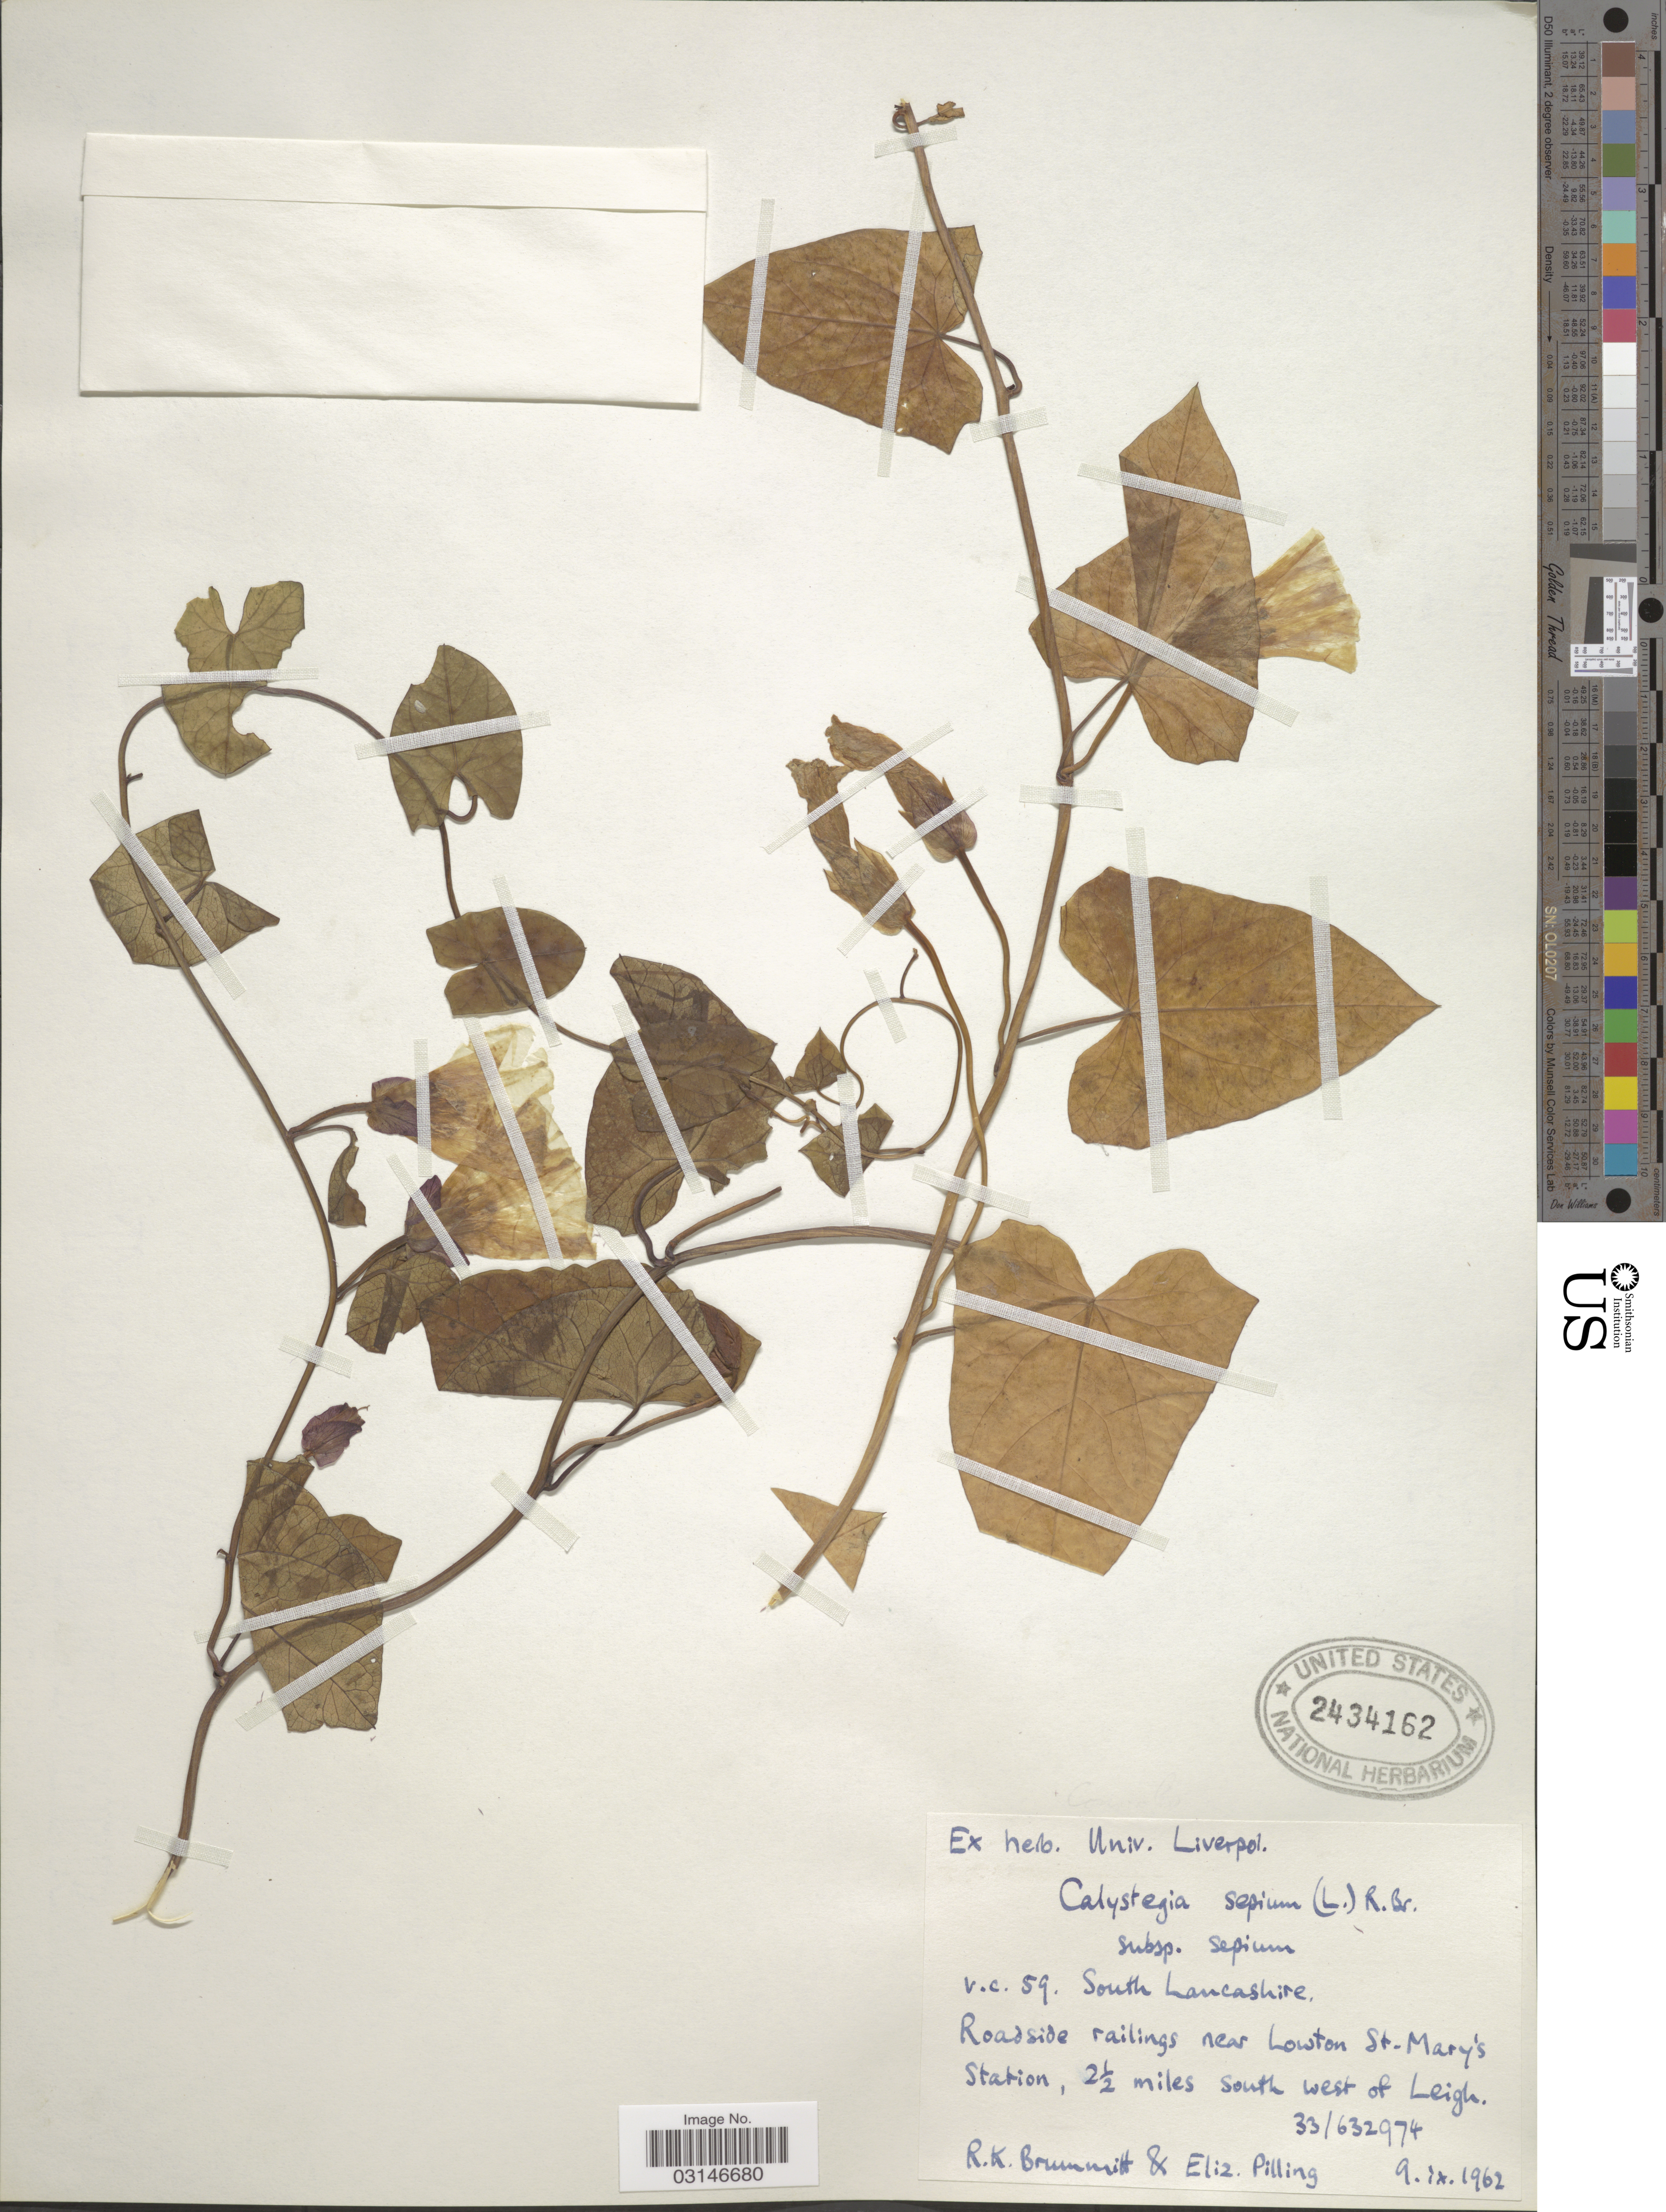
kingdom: Plantae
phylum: Tracheophyta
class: Magnoliopsida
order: Solanales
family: Convolvulaceae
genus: Calystegia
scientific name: Calystegia sepium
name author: (L.) R. Br.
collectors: R. K. Brummitt & E. Pilling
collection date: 1962-09-09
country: United Kingdom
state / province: England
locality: V.C. 59. South Lancashire. Roadside railings near Lowston St. Mary's Station, 2½ miles south west of Leigh. 33/632974.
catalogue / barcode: US 2434162